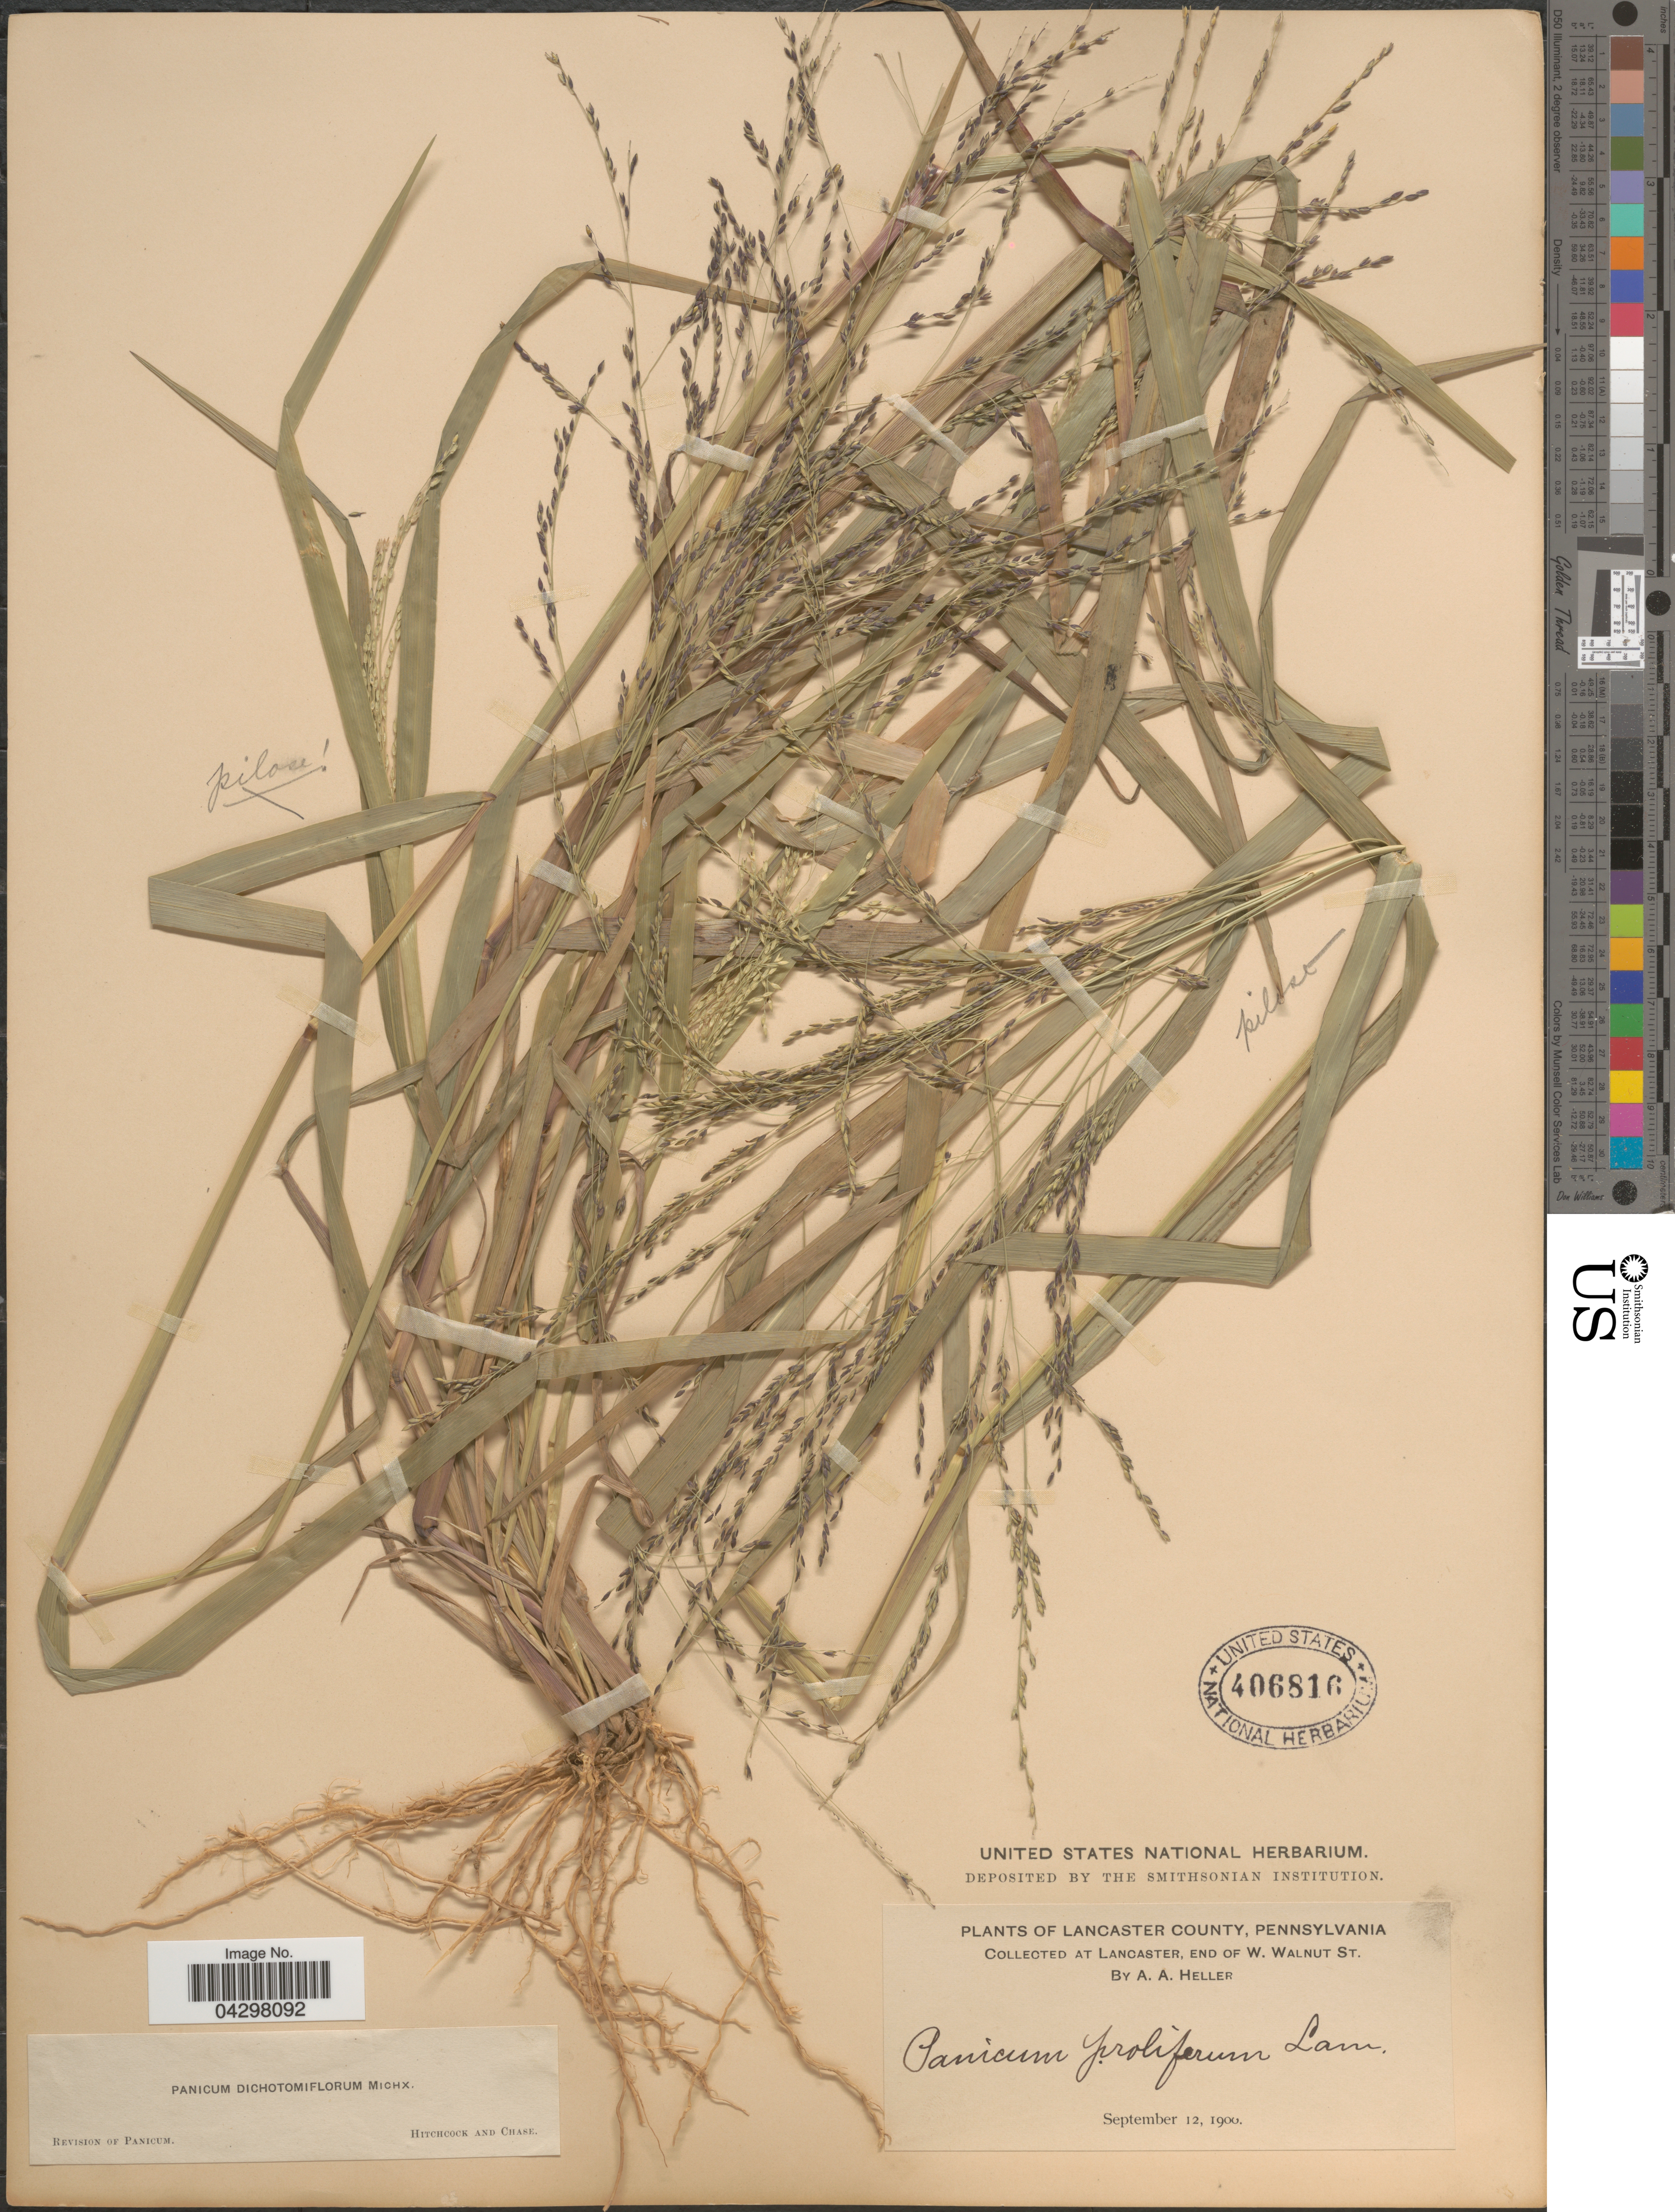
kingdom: Plantae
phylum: Tracheophyta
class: Liliopsida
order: Poales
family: Poaceae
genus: Panicum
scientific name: Panicum dichotomiflorum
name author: Michx.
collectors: A. A. Heller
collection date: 1900-09-12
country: United States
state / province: Pennsylvania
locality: Lancaster County. At Lancaster, end of W. Walnut St.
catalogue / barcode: US 406816